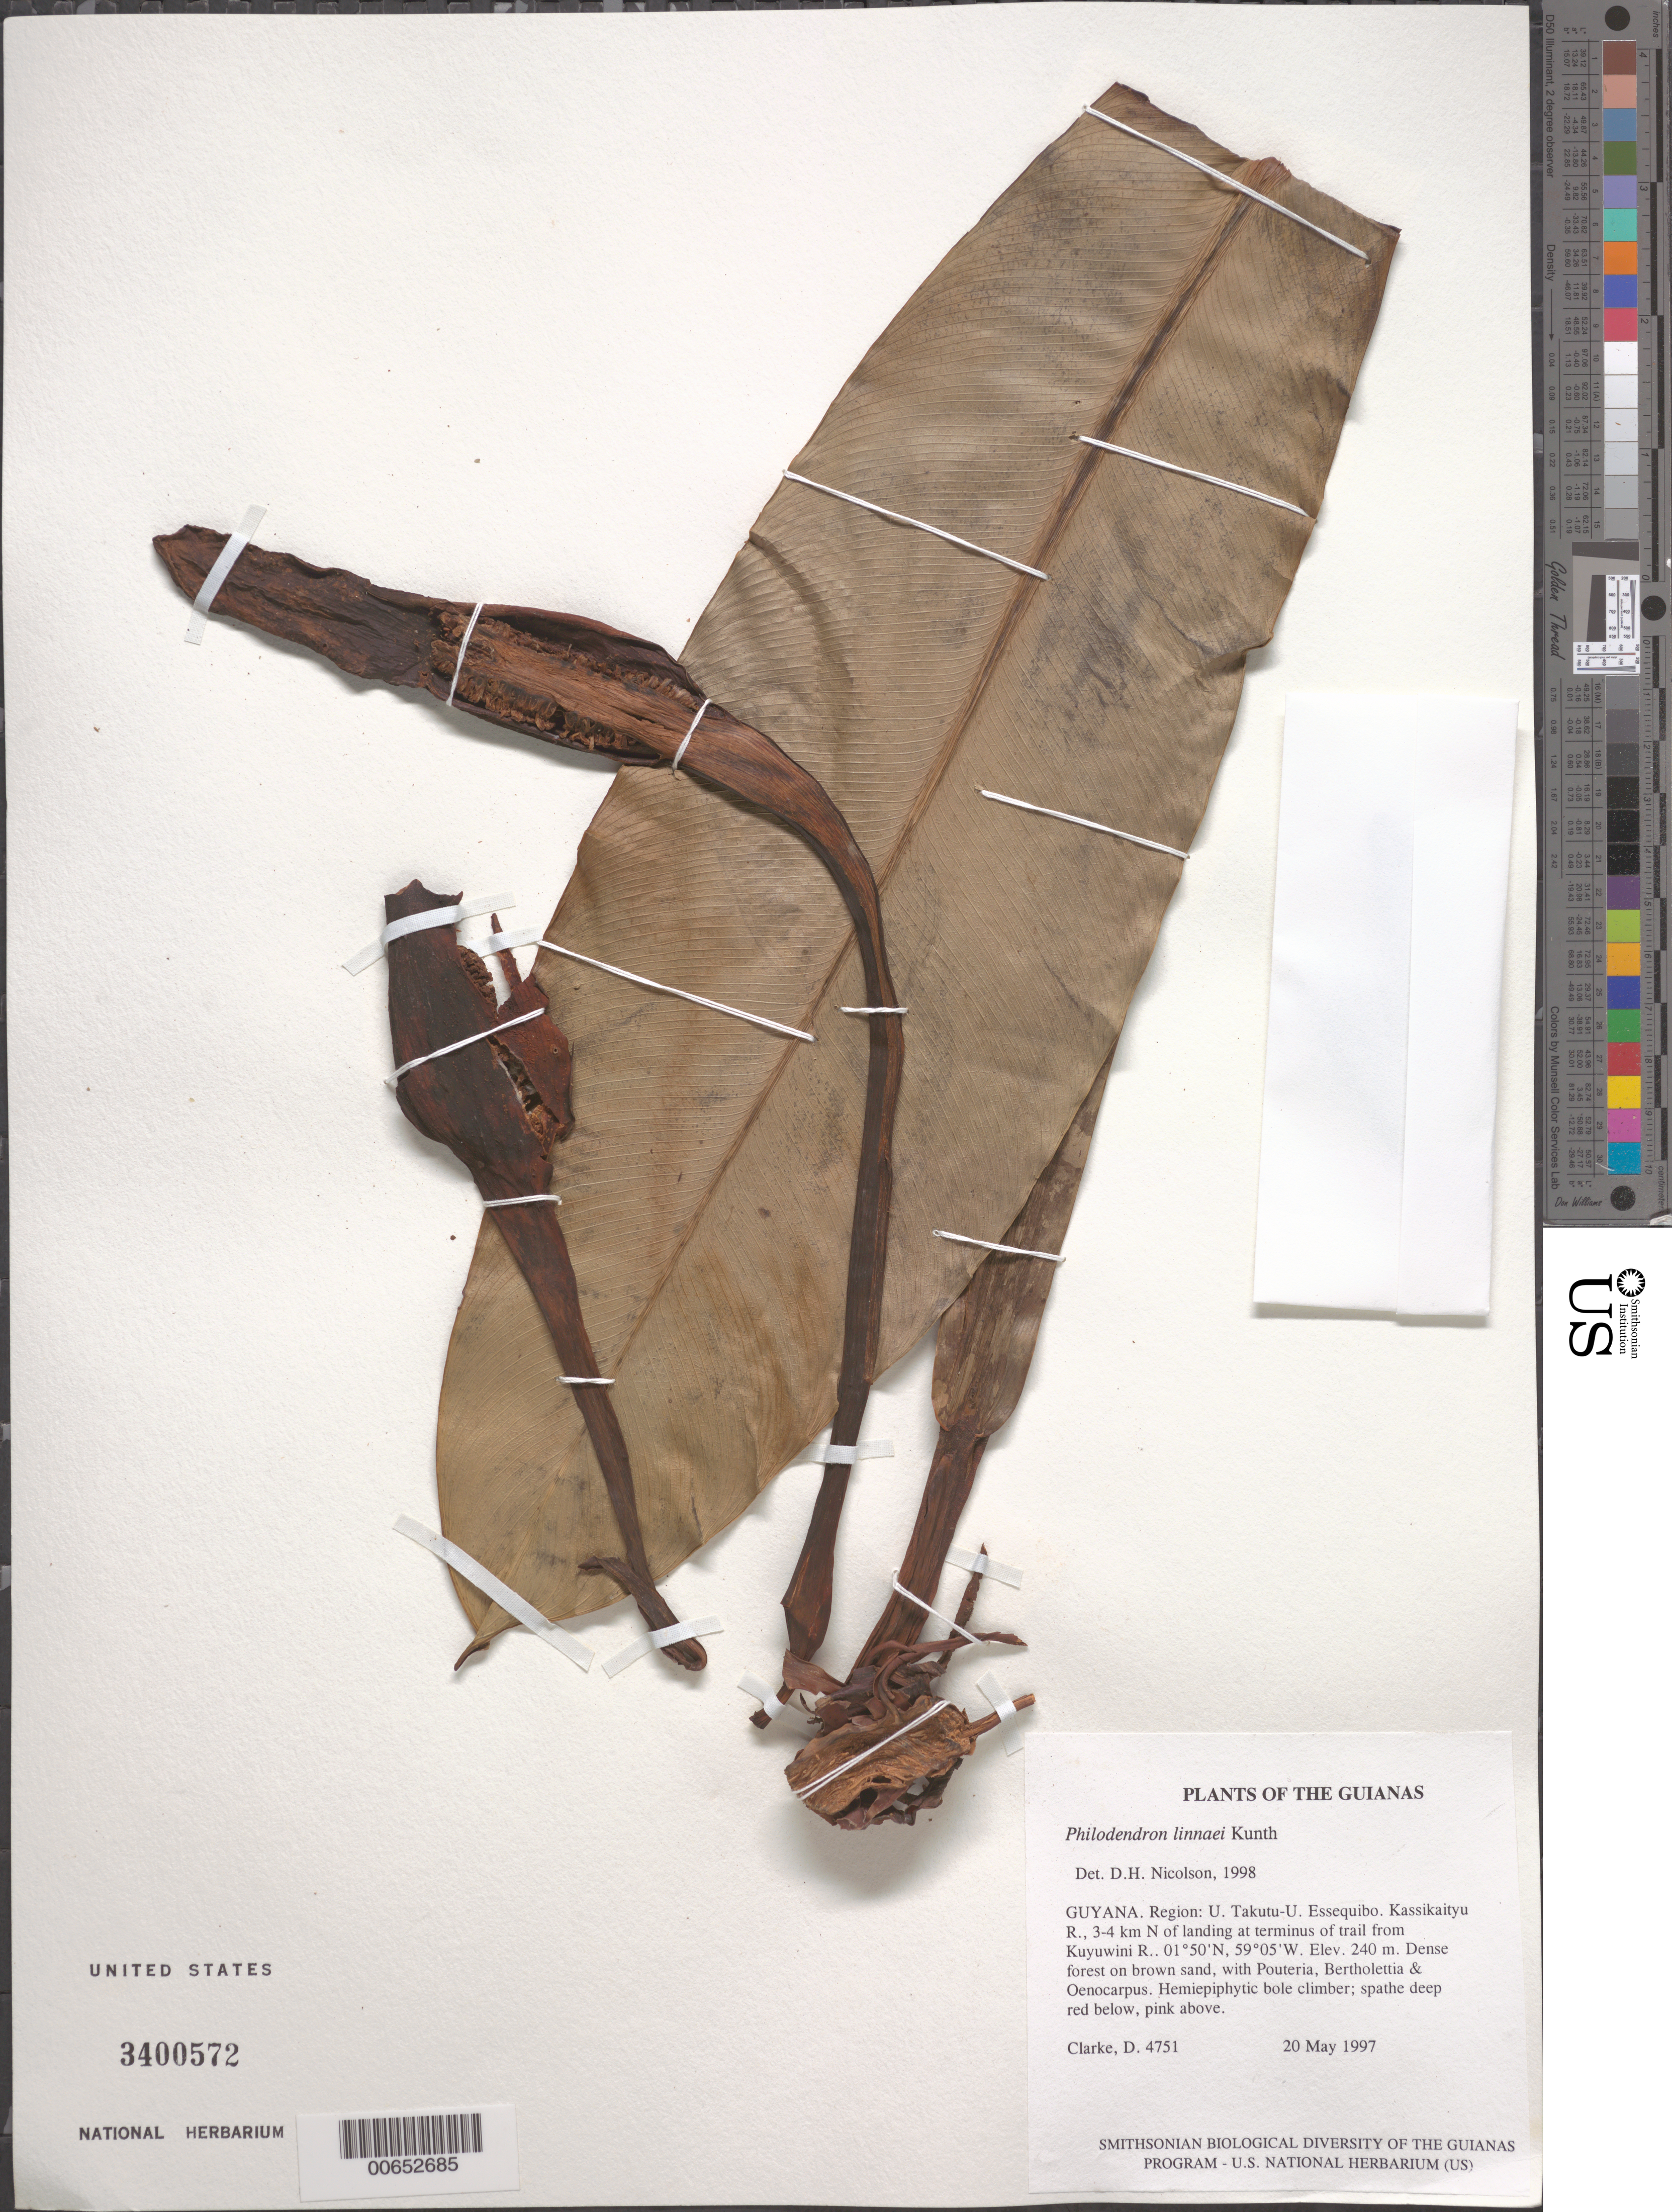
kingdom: Plantae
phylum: Tracheophyta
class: Liliopsida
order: Alismatales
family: Araceae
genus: Philodendron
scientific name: Philodendron linnaei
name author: Kunth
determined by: Nicolson, Dan H.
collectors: H. D. Clarke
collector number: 4751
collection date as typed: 20 May 1997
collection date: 1997-05-20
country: Guyana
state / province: U. Takutu-U. Essequibo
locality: Kassikaityu R., 3-4 km N of landing at terminus of trail from Kuyuwini R.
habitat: Dense forest on brown sand, with Pouteria, Bertholettia & Oenocarpus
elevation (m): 240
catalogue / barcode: US 3400572